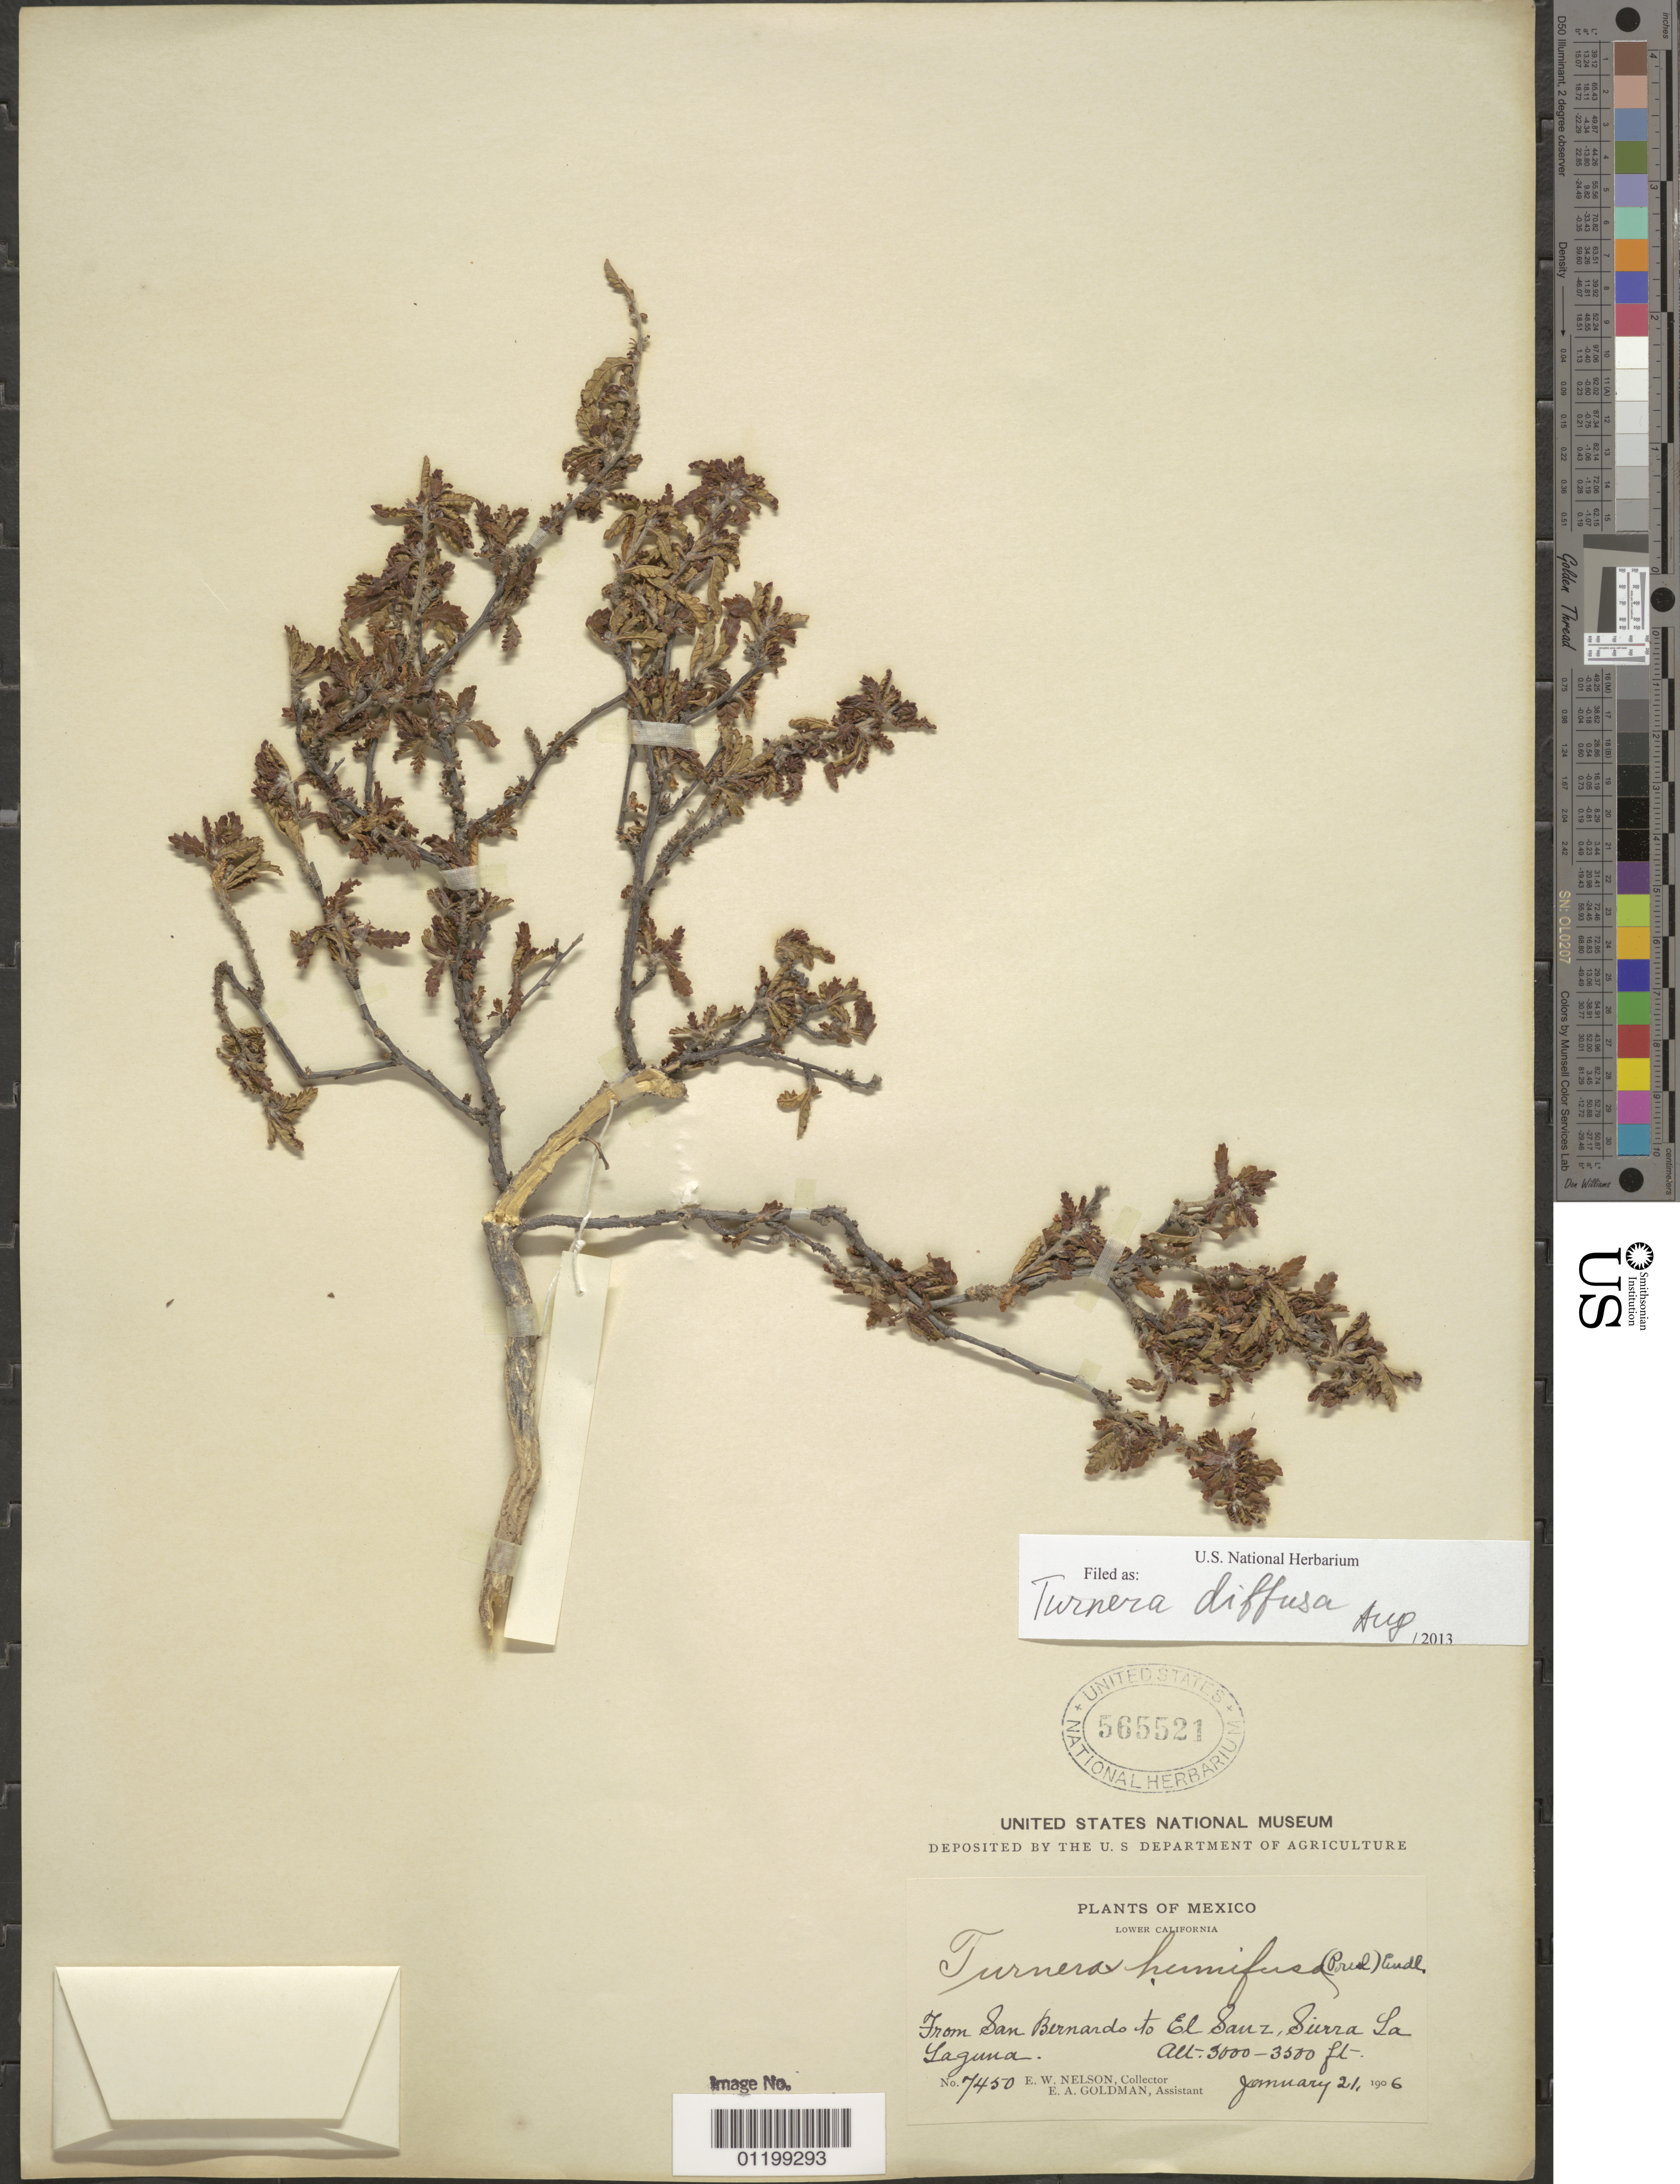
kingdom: Plantae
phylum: Tracheophyta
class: Magnoliopsida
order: Malpighiales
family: Turneraceae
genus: Turnera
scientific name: Turnera diffusa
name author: Willd. ex Schult.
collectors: E. W. Nelson & E. A. Goldman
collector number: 7450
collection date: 1906-01-21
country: Mexico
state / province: Baja California Sur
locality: from San Bernardo to El Sanz, Sierra La Laguna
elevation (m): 914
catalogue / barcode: US 565521